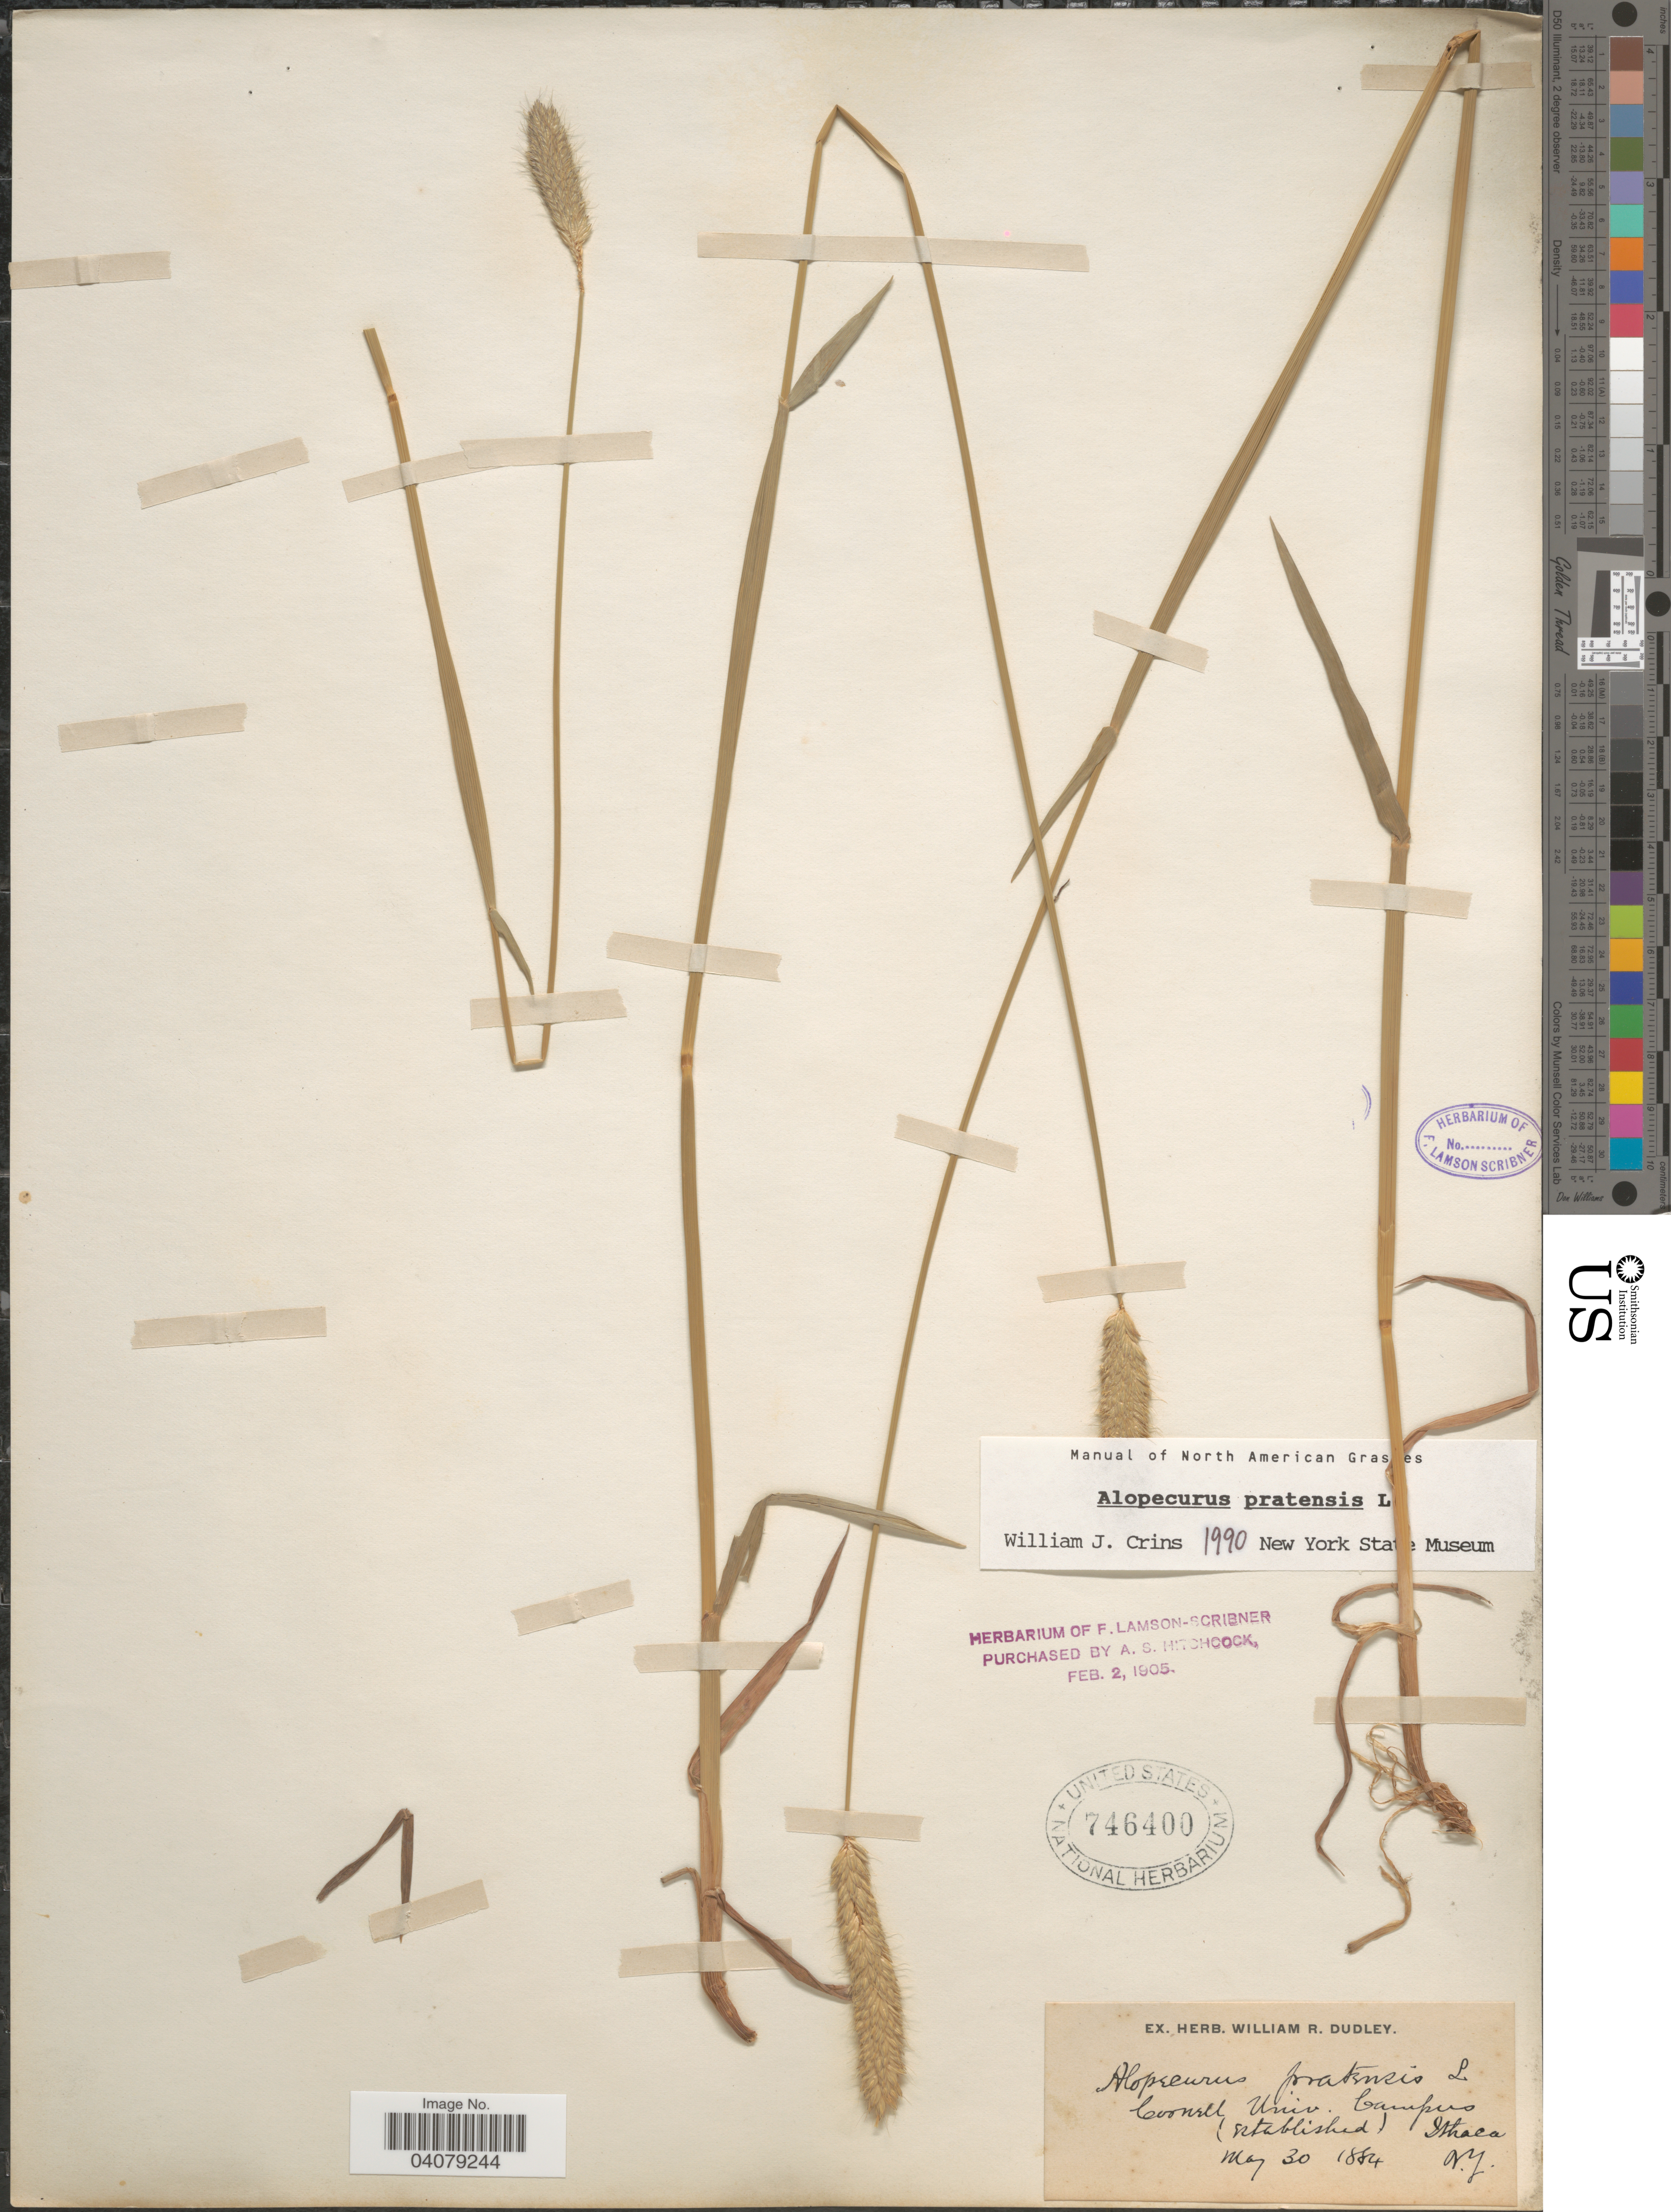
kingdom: Plantae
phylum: Tracheophyta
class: Liliopsida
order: Poales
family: Poaceae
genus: Alopecurus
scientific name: Alopecurus pratensis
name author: L.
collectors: Ex herb. William R. Dudley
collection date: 1884-05-30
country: United States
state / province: New York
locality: Cornell Univ. Campus (Established). Ithaca.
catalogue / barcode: US 746400